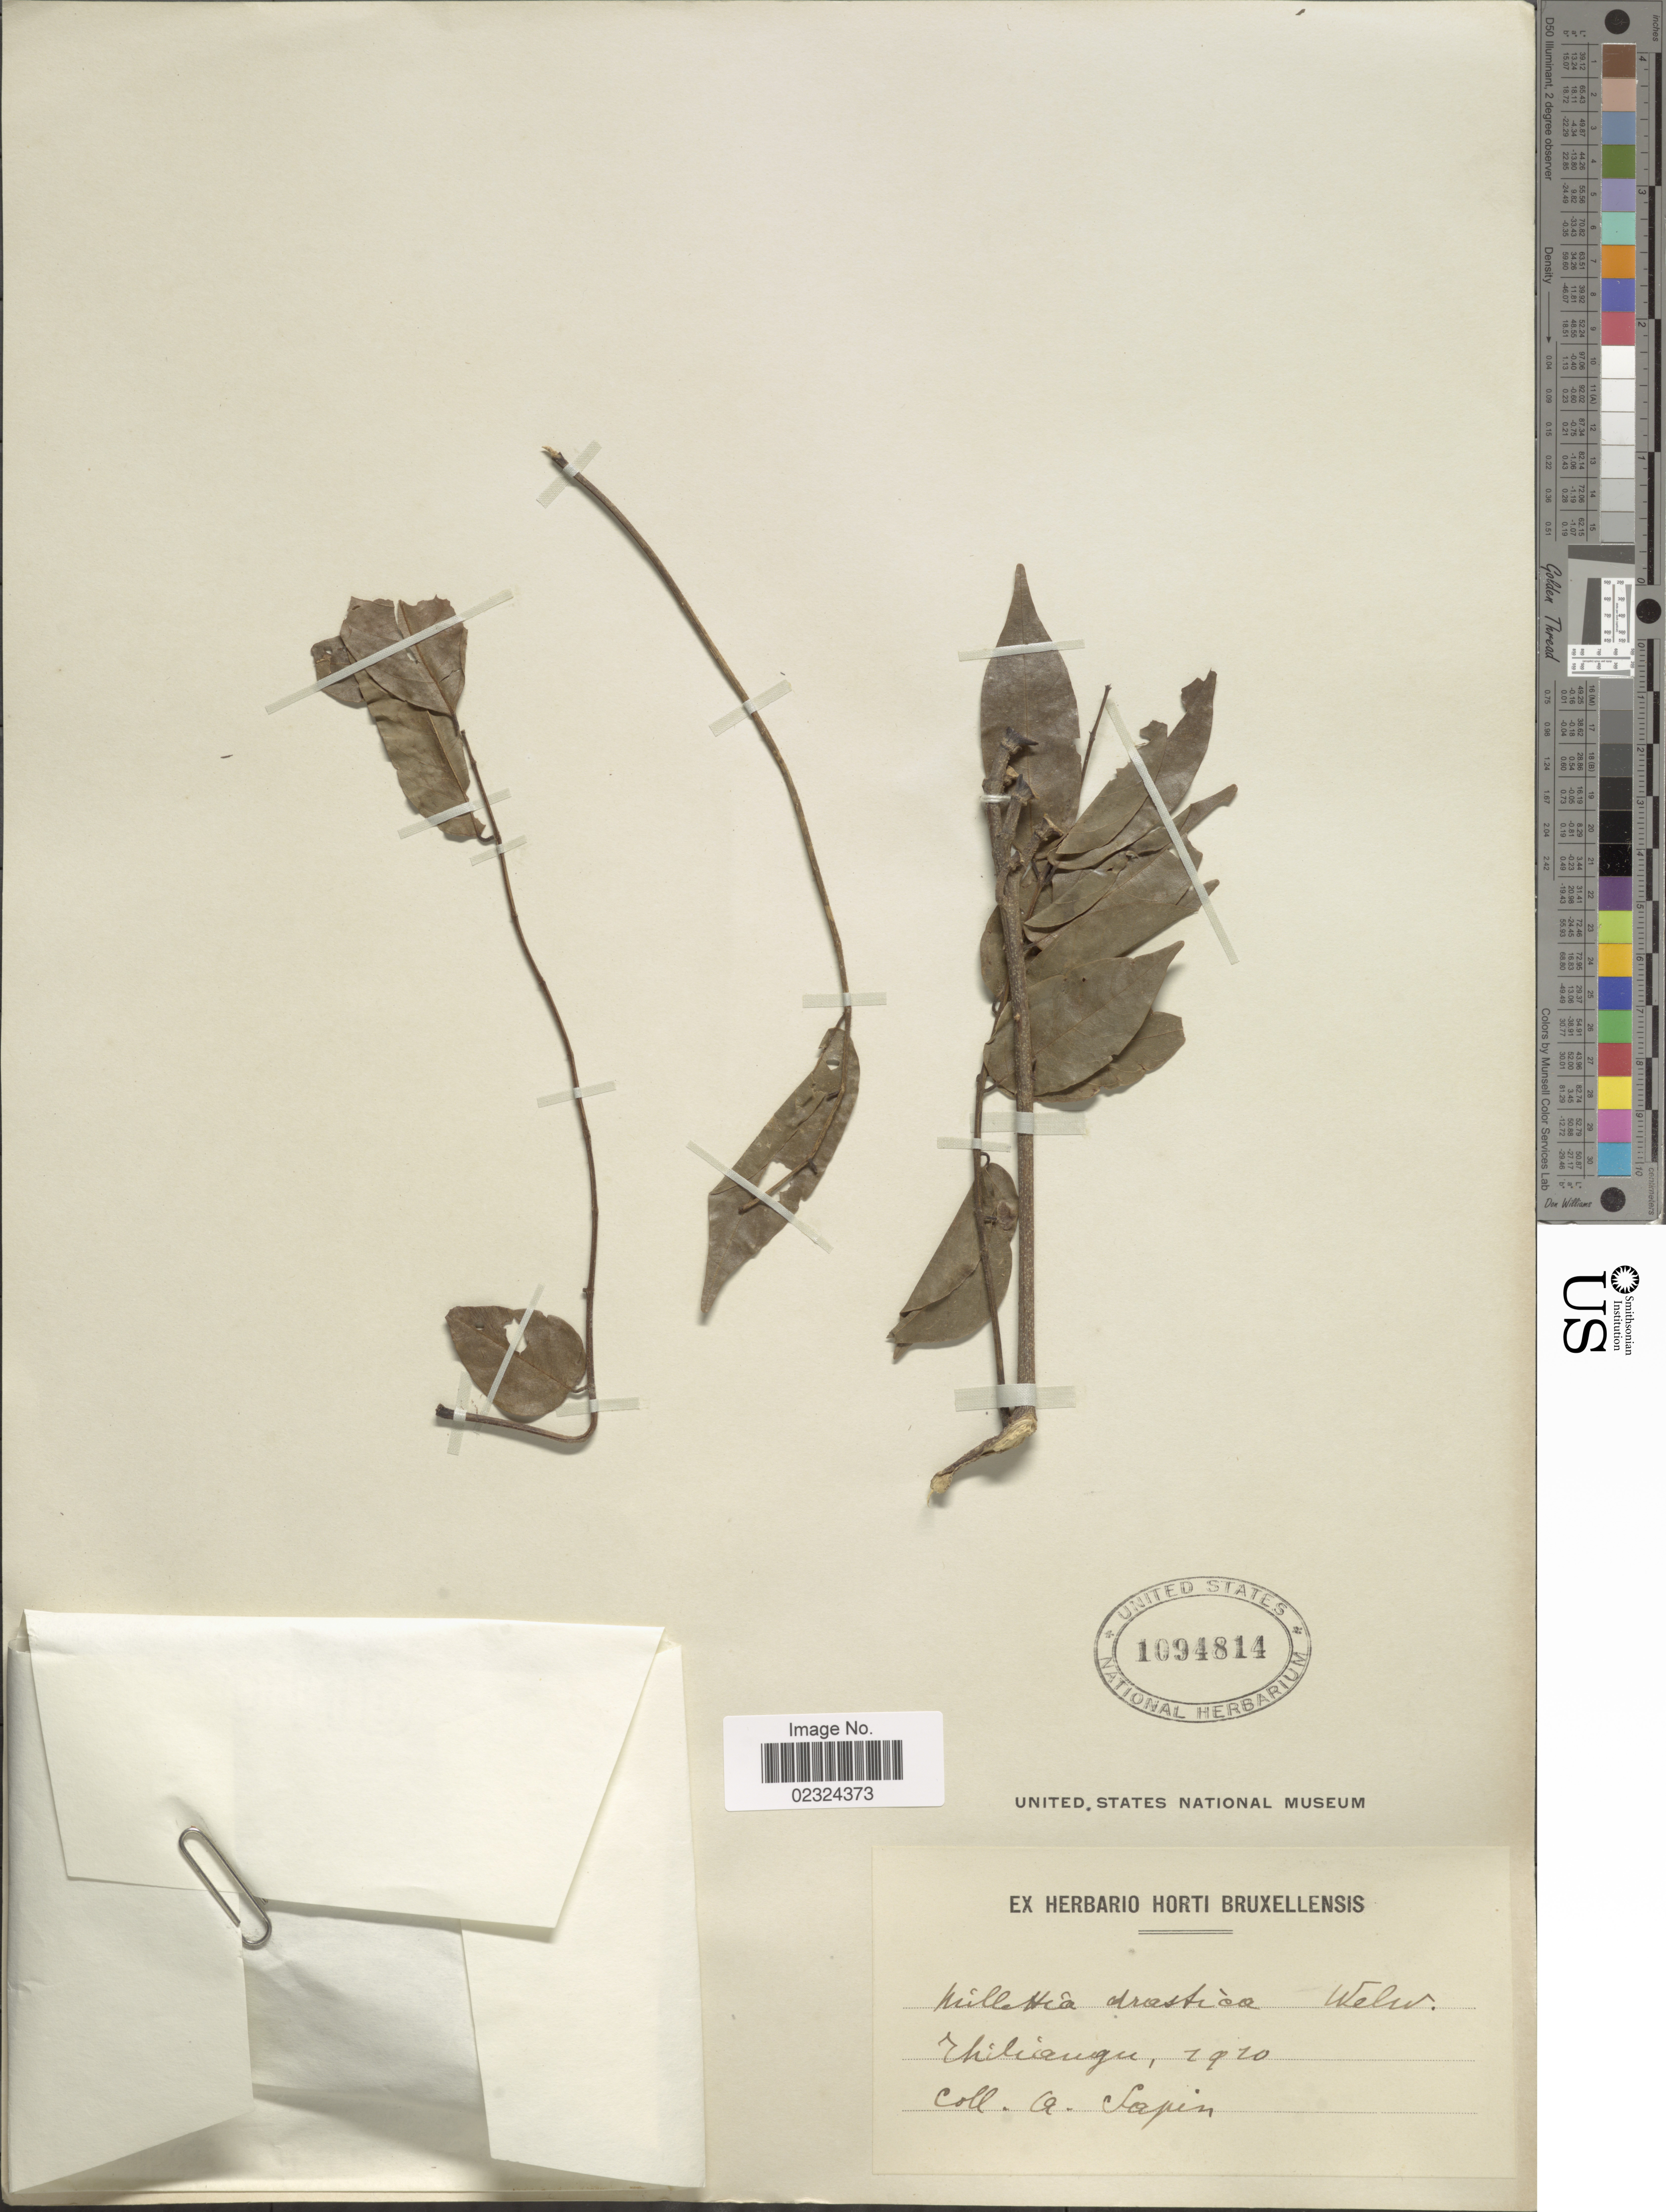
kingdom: Plantae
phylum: Tracheophyta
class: Magnoliopsida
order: Fabales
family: Fabaceae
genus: Millettia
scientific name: Millettia drastica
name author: Welw. ex Baker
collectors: A. Sapin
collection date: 1910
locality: Chiliangue. [interpreted]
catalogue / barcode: US 1094814